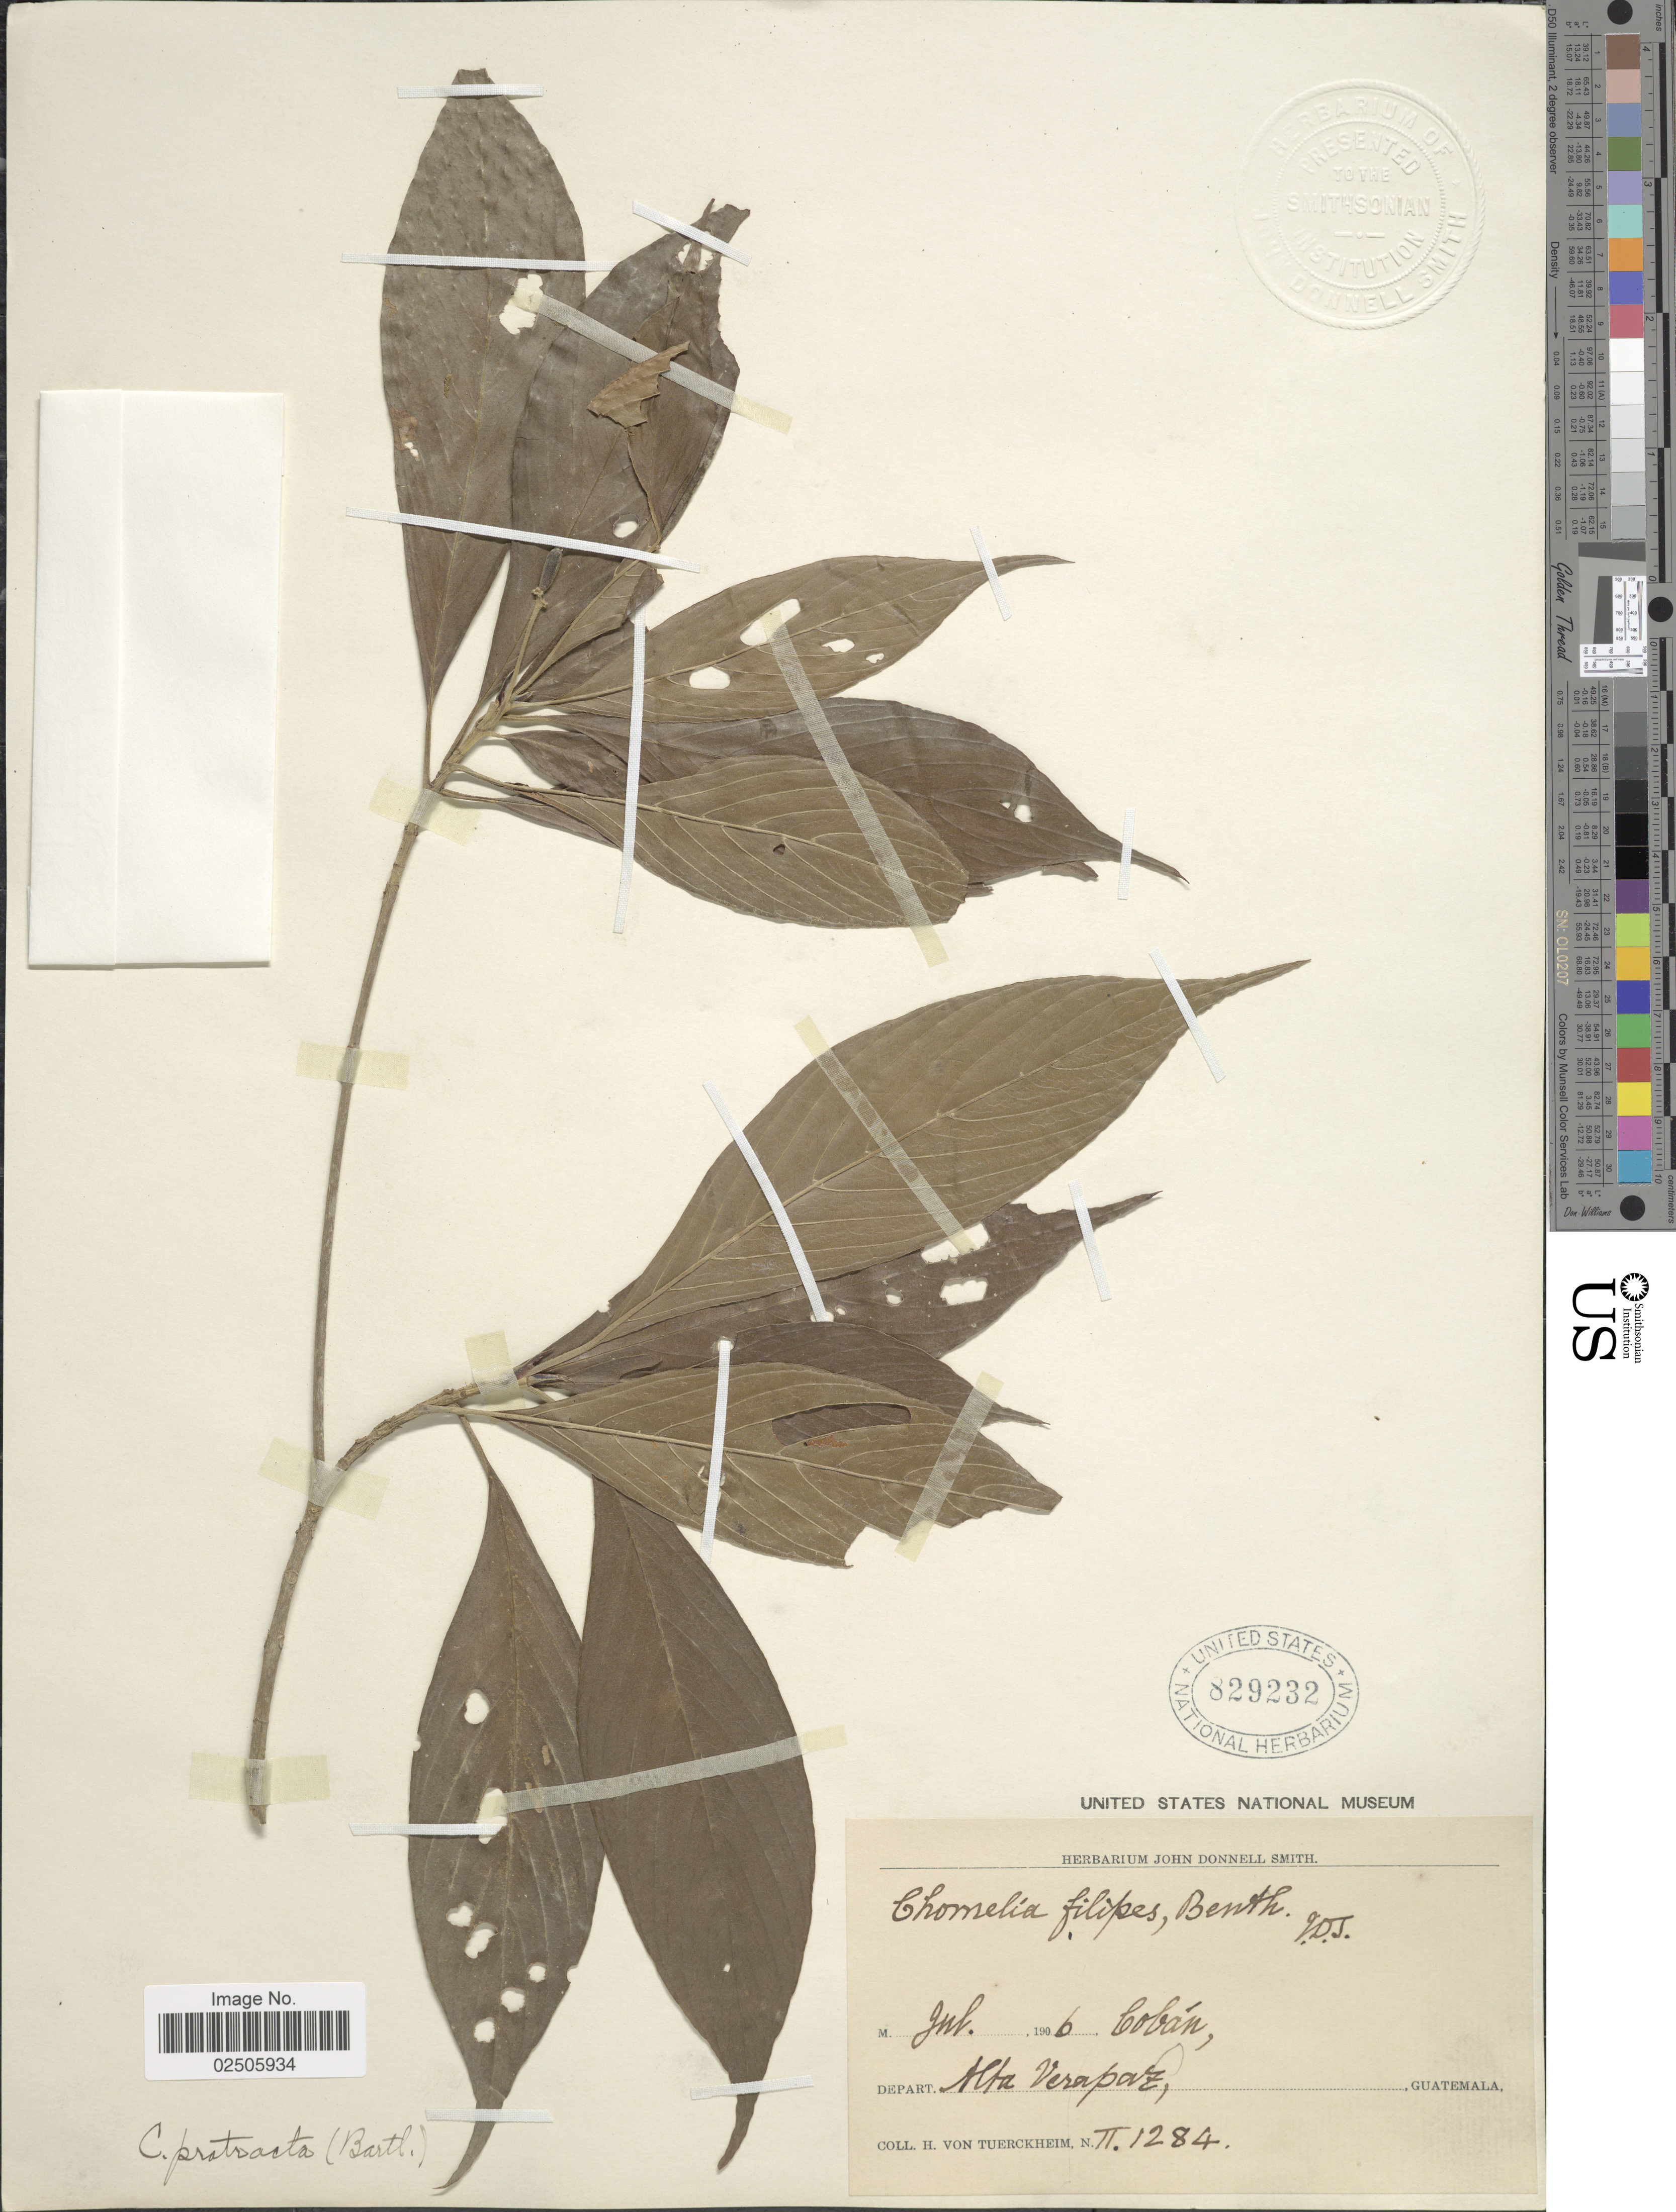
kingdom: Plantae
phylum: Tracheophyta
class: Magnoliopsida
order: Gentianales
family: Rubiaceae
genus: Chomelia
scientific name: Chomelia protracta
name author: (Bartl. ex DC.) Standl.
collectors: H. von Türckheim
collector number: II 1284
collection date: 1906-07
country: Guatemala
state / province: Alta Verapaz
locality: Coban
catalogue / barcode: US 829232